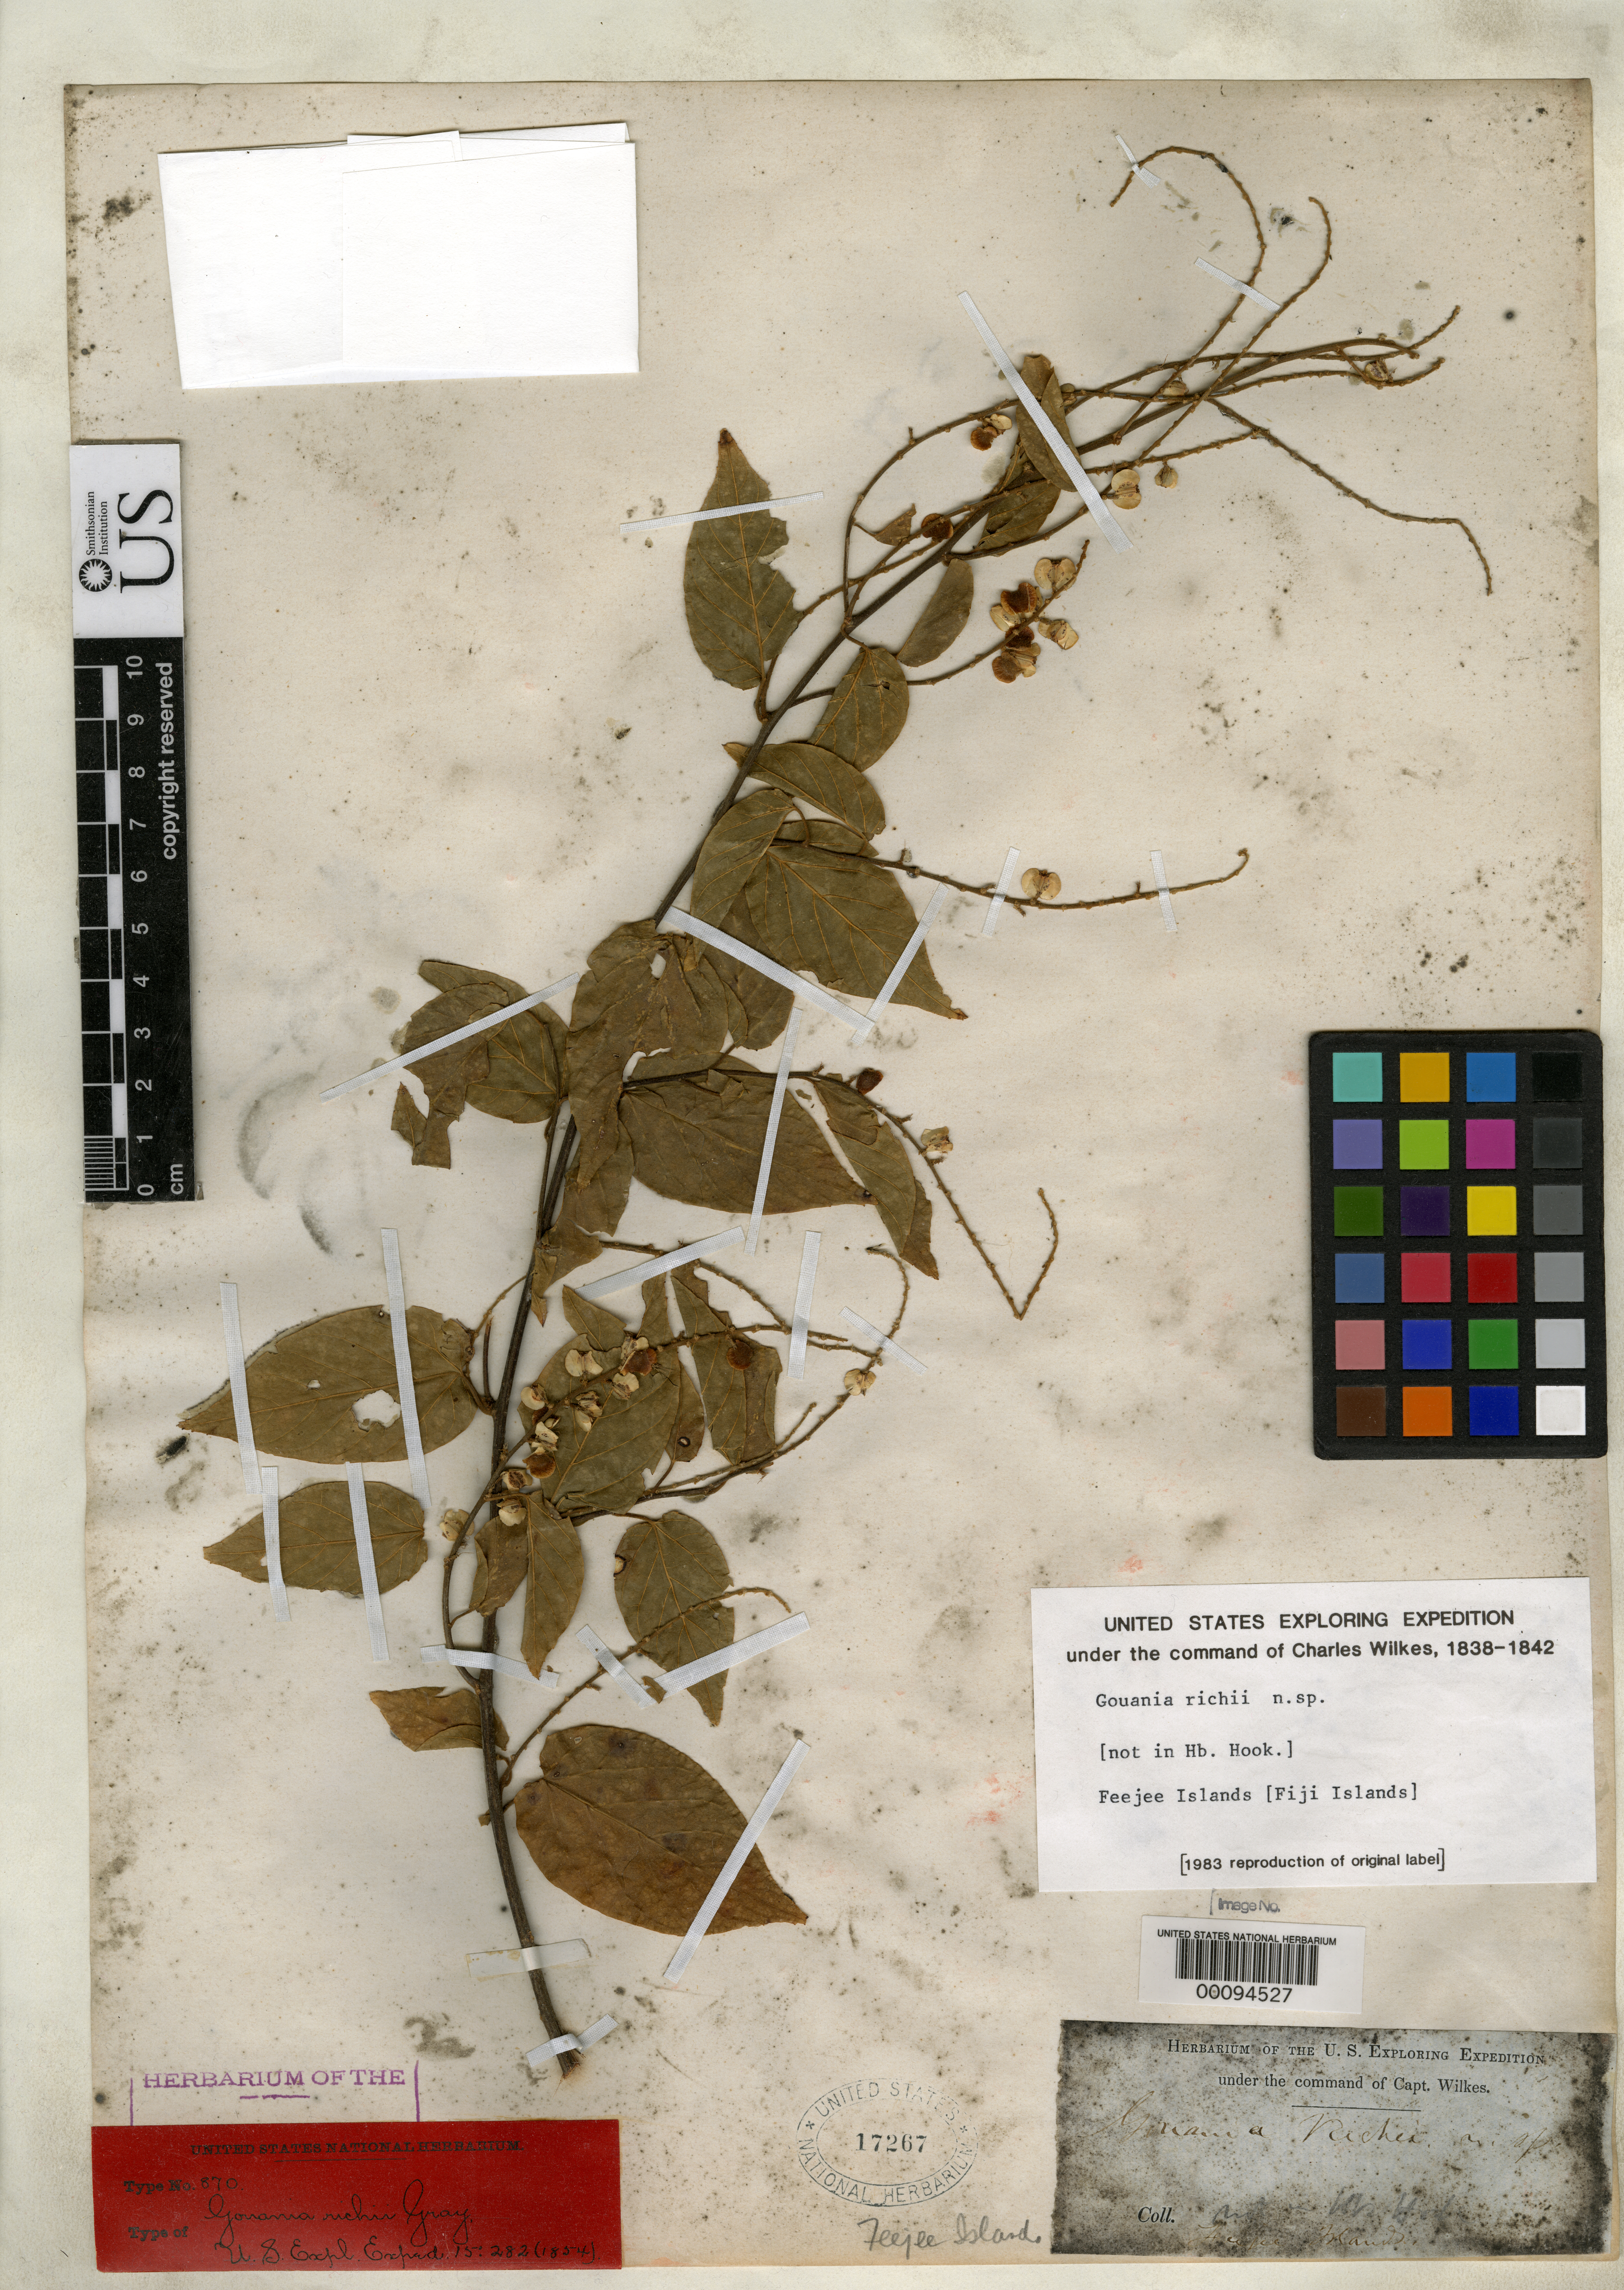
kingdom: Plantae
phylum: Tracheophyta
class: Magnoliopsida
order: Rosales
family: Rhamnaceae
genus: Gouania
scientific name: Gouania richii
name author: A. Gray in Wilkes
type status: Type Collection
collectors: Wilkes Explor. Exped.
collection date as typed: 1838 to -- --- 1842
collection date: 1838/1842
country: Fiji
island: Vanua Levu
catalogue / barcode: US 17267